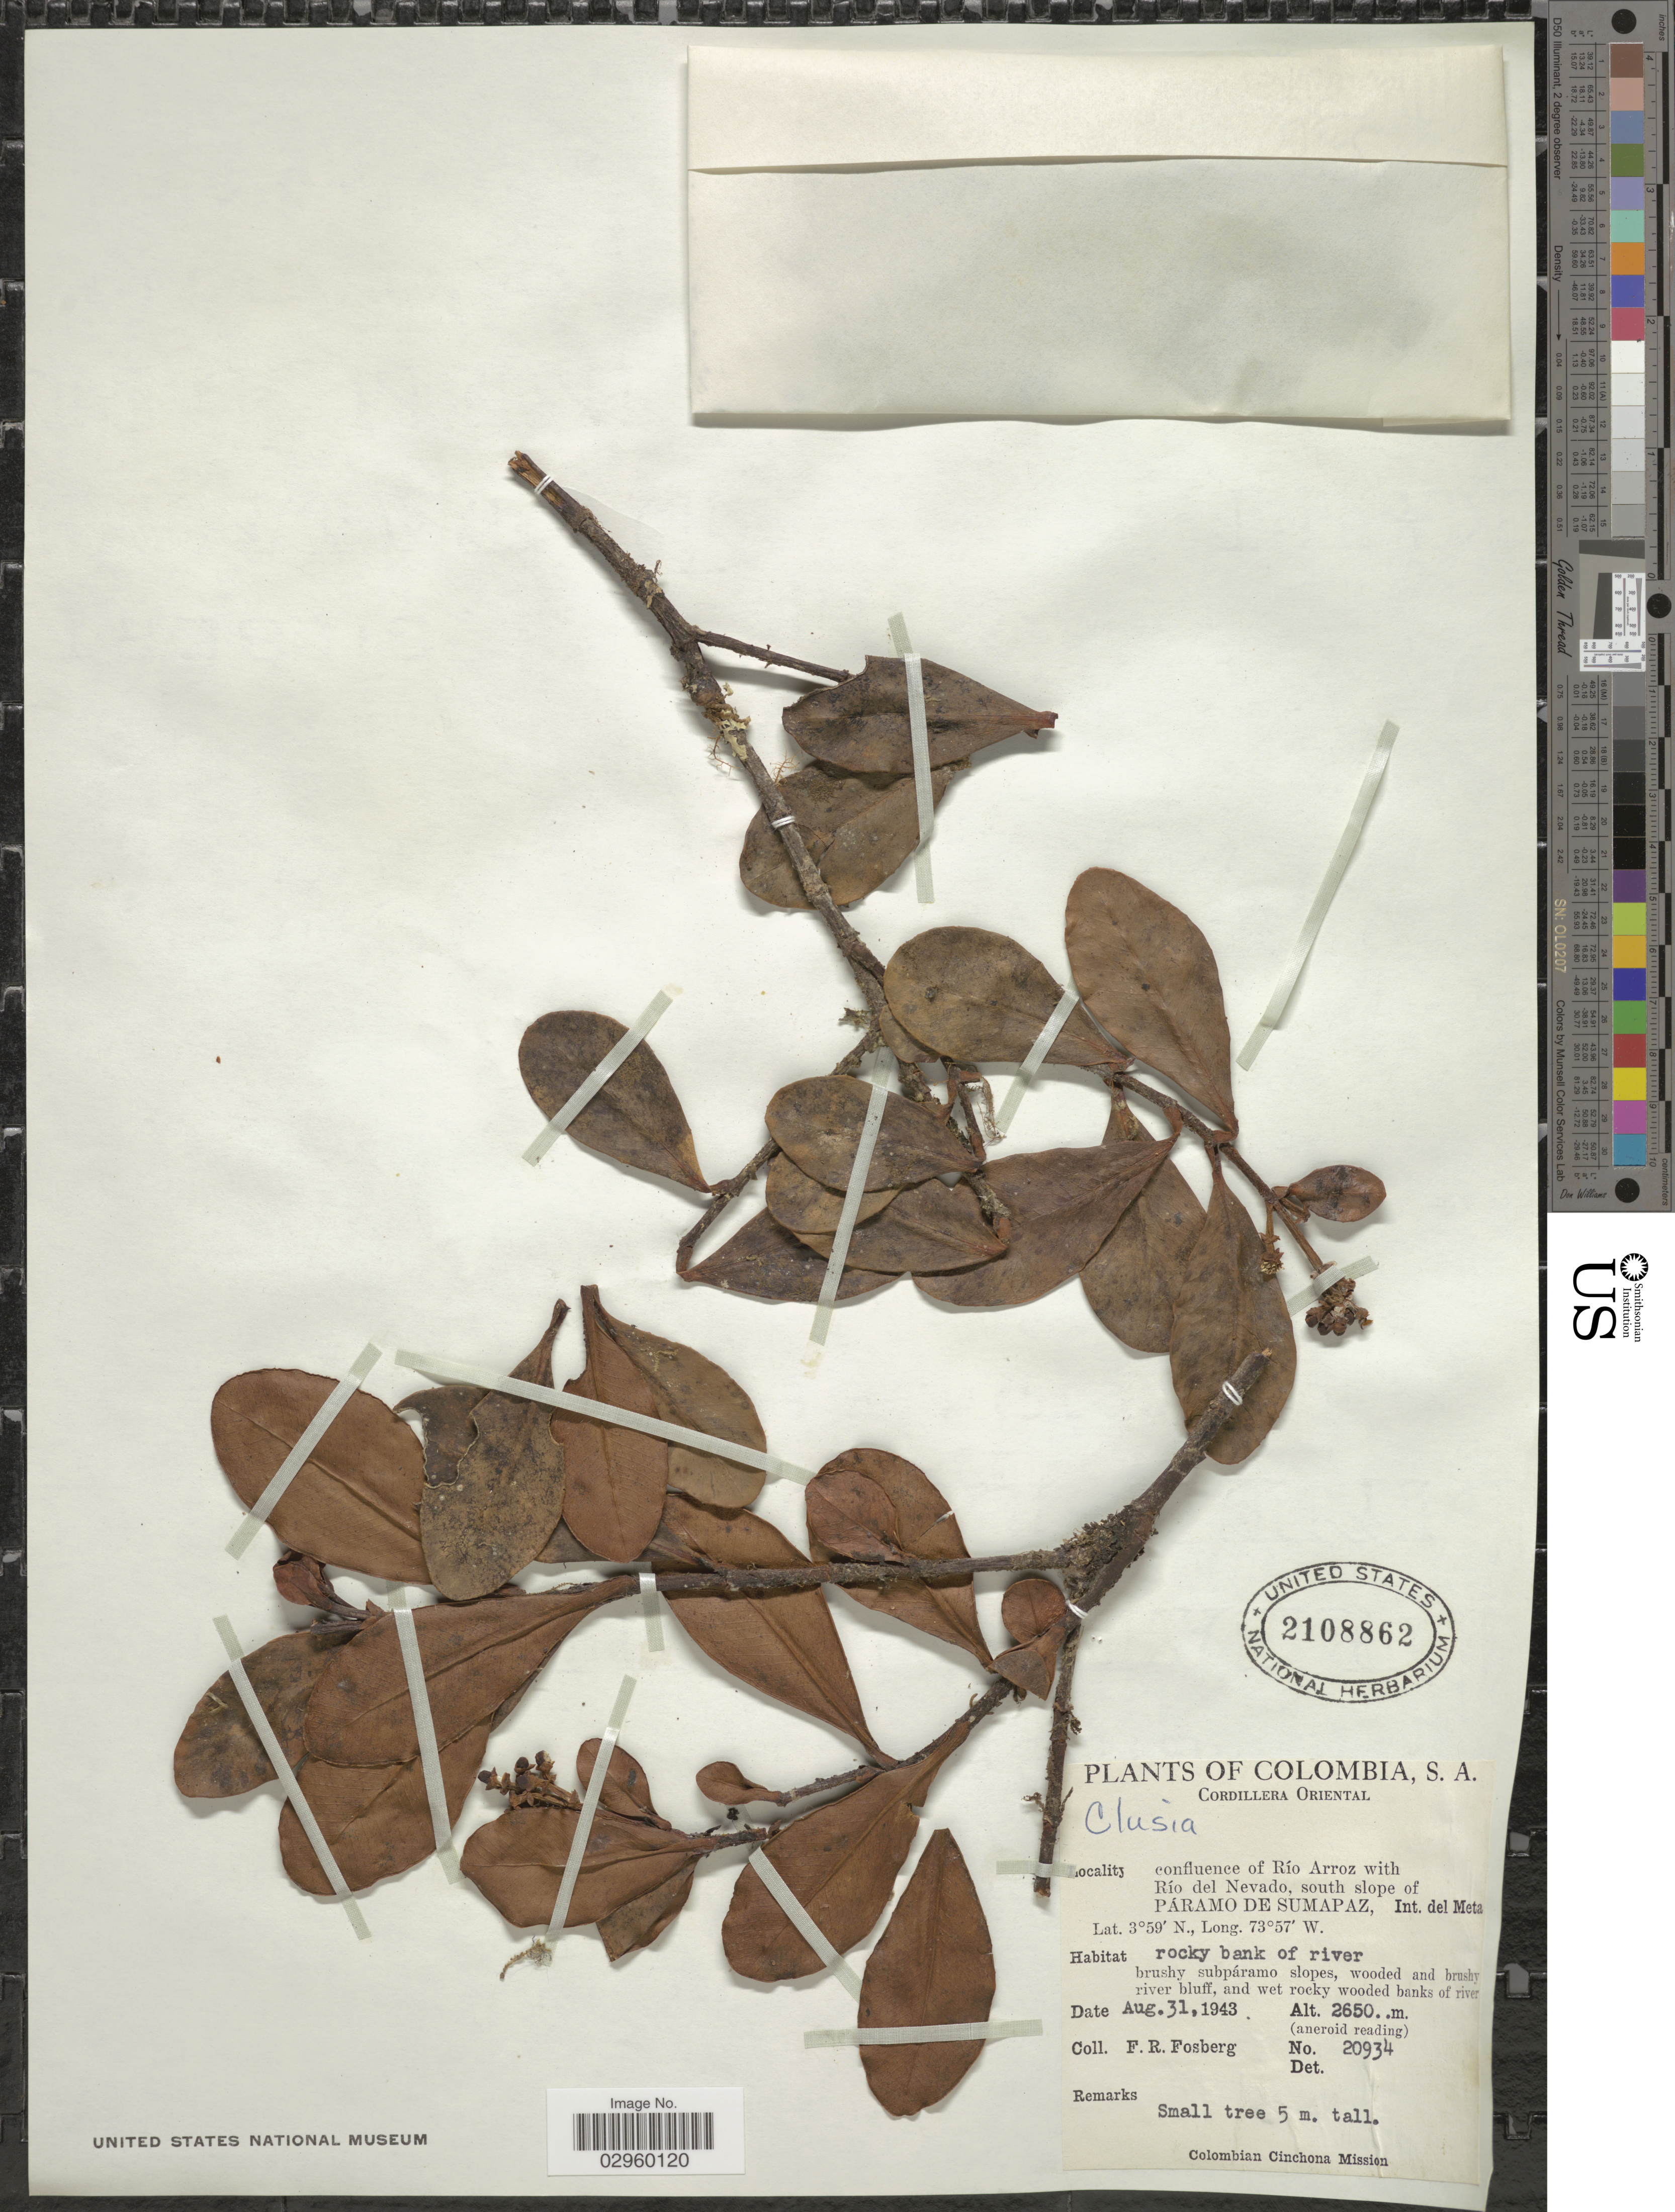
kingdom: Plantae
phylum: Tracheophyta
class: Magnoliopsida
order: Malpighiales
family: Clusiaceae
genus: Clusia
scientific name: Clusia sp.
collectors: F. R. Fosberg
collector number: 20934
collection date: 1943-08-31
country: Colombia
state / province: Meta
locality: Cordillera Oriental, confluence of Río Arroz with Río del Nevado, south slope of Páramo de Sumapaz, Int. del Meta.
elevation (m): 2650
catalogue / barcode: US 2108862